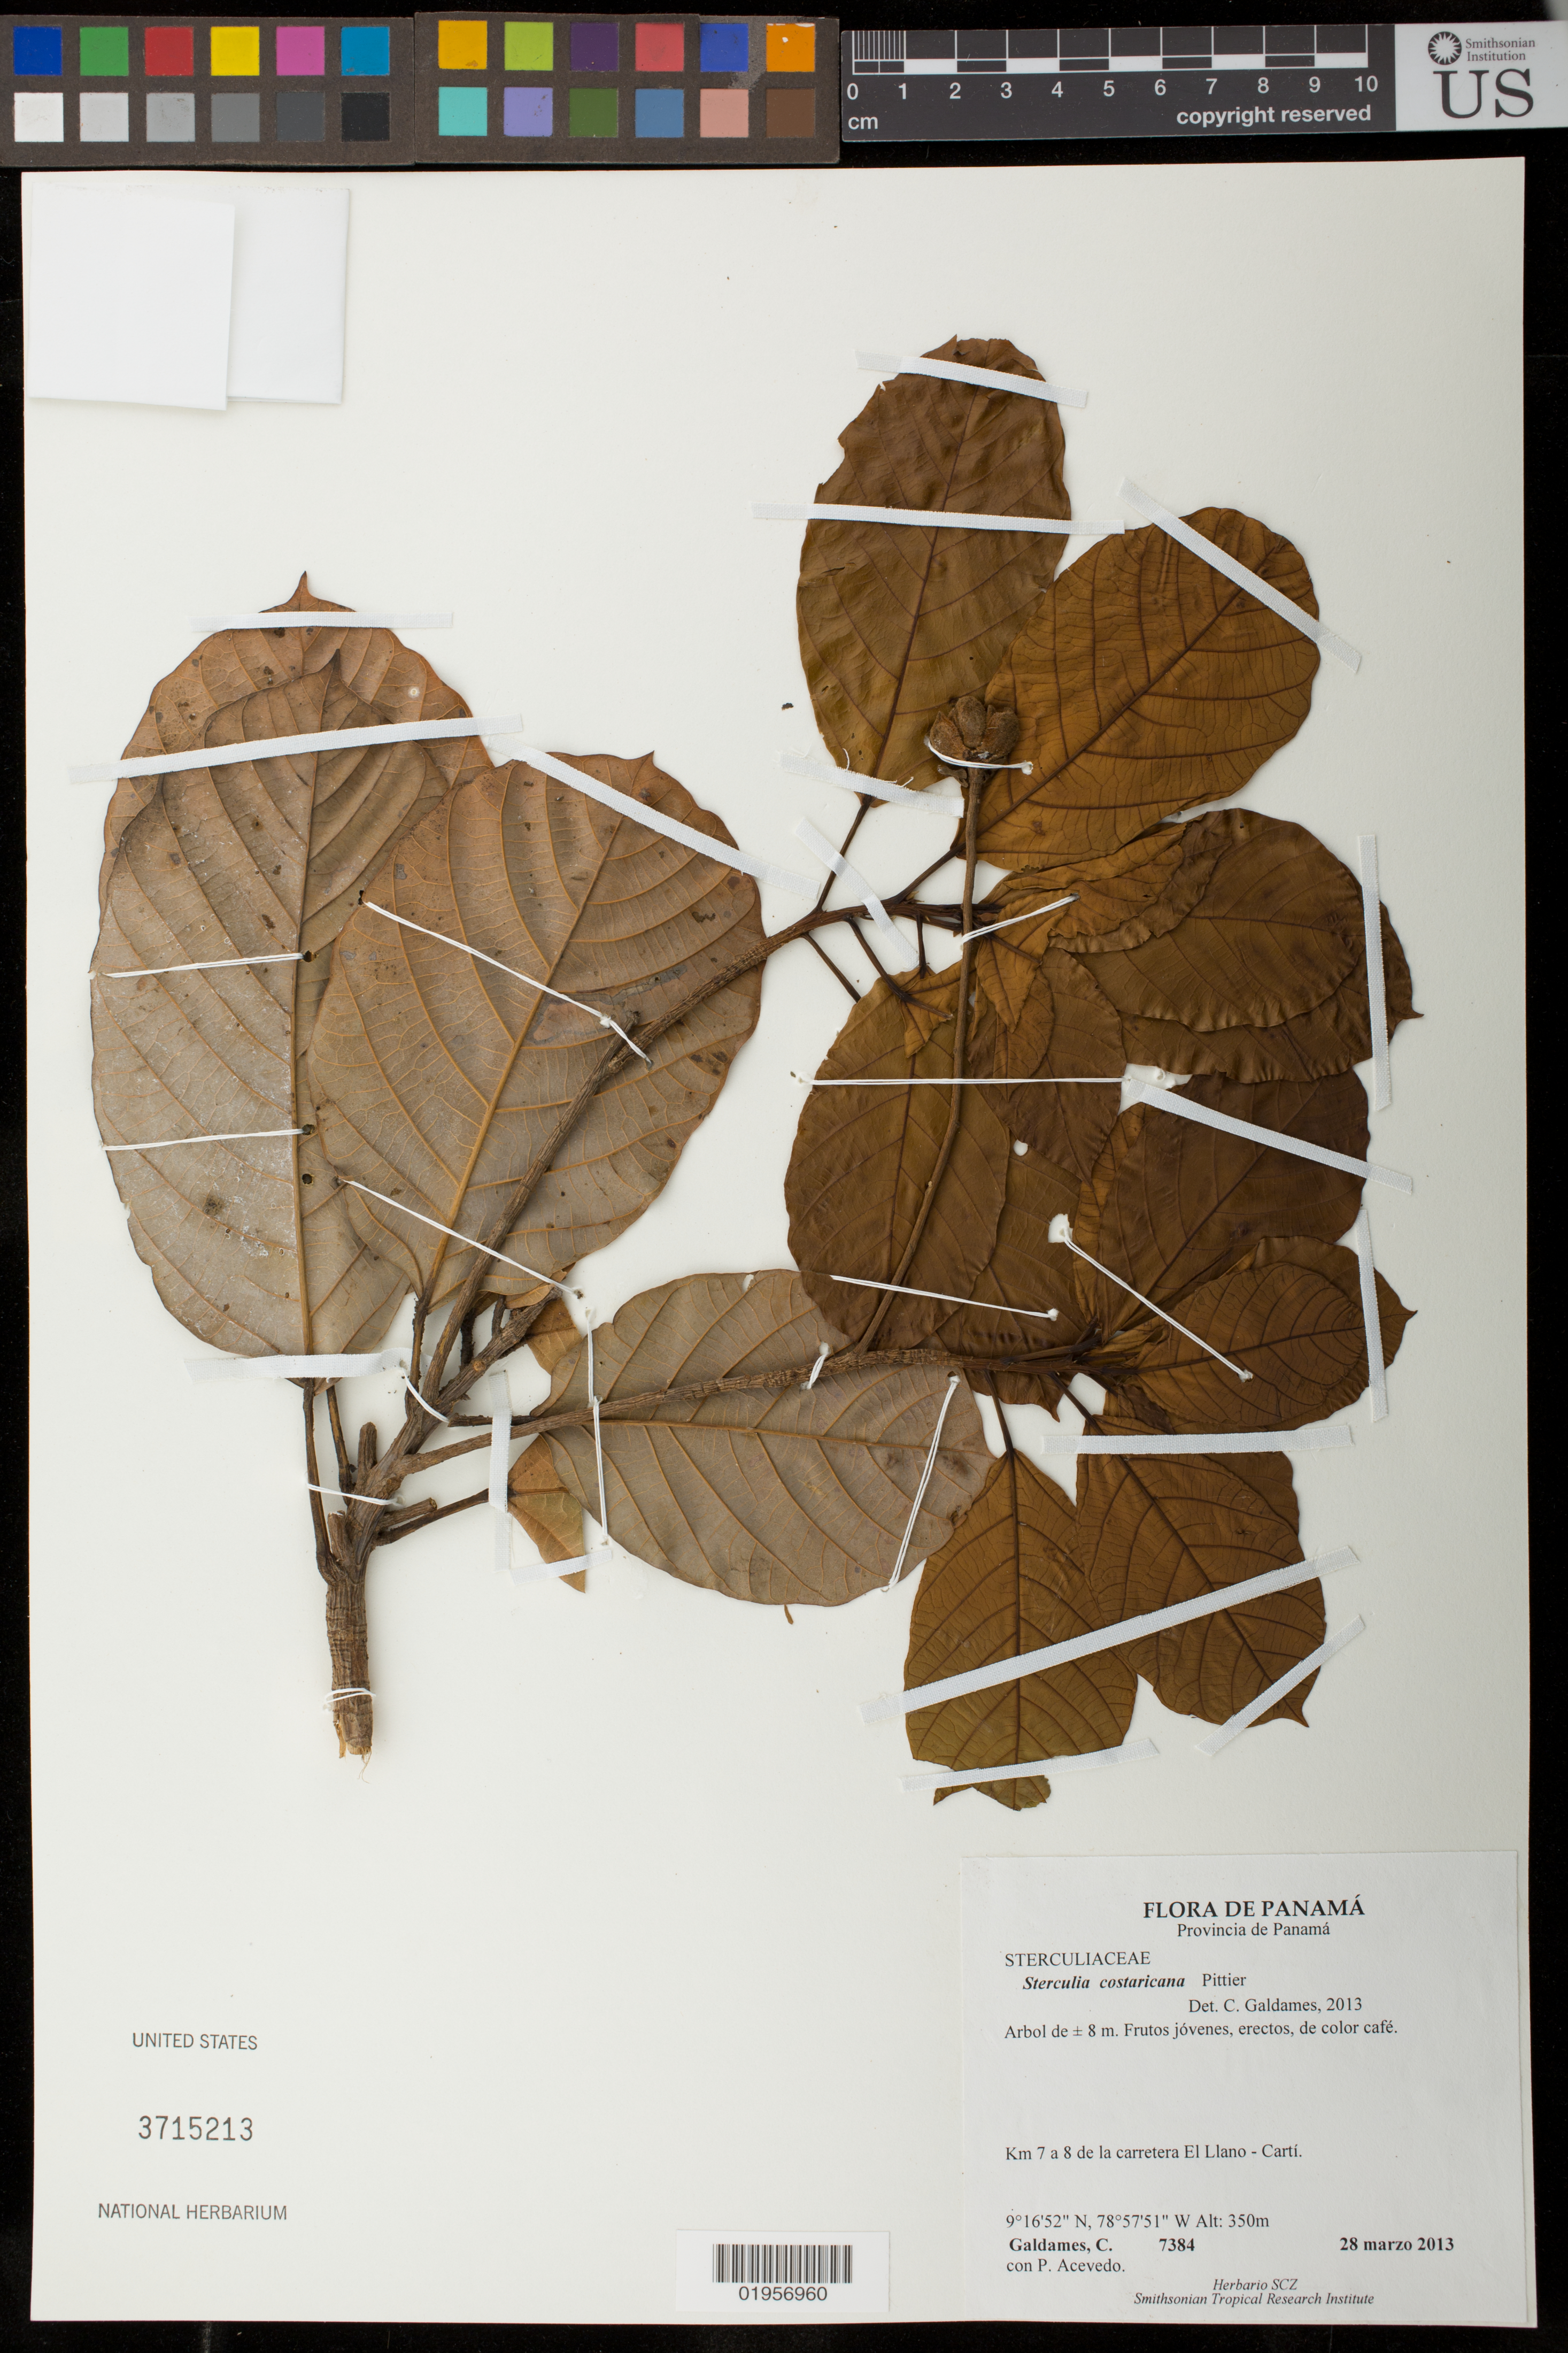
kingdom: Plantae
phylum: Tracheophyta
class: Magnoliopsida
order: Malvales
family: Malvaceae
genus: Sterculia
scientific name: Sterculia costaricana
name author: Pittier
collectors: C. Galdames & P. Acevedo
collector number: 7384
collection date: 2013-03-28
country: Panama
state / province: Panamá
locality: Km 7 a 8 de la carretera El Llano - Carti.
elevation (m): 350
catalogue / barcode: US 3715213